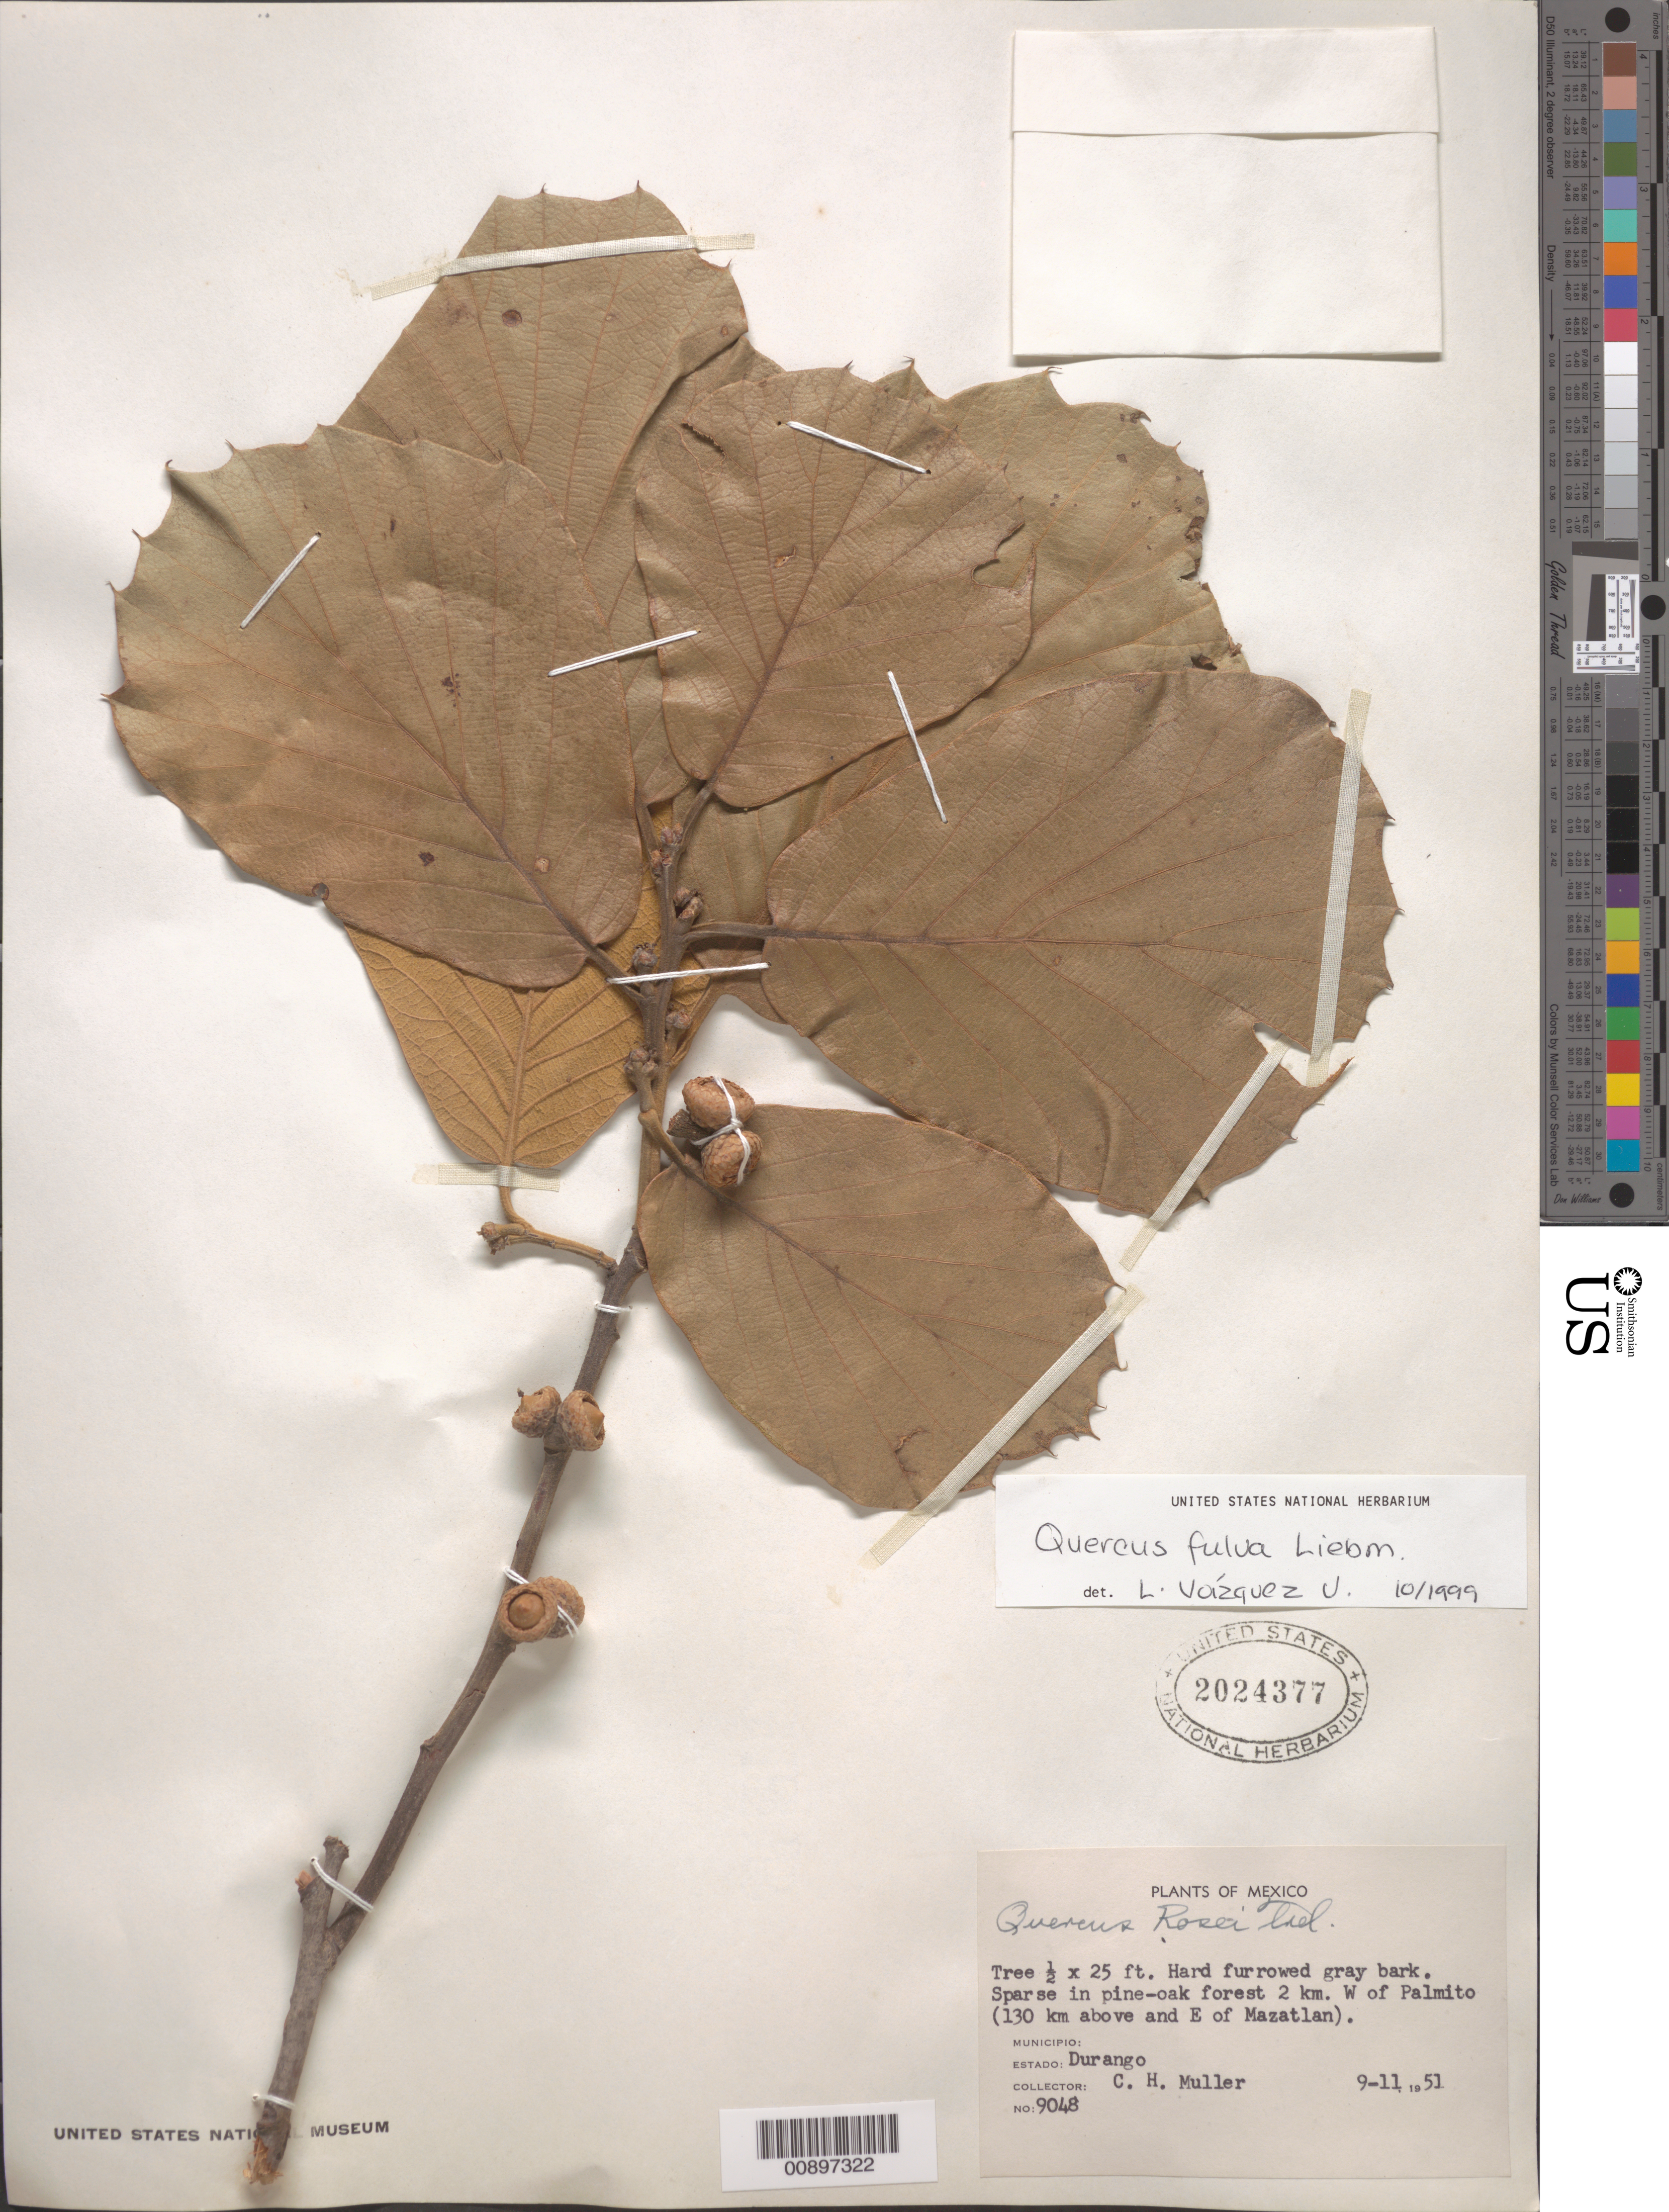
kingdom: Plantae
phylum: Tracheophyta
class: Magnoliopsida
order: Fagales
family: Fagaceae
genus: Quercus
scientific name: Quercus fulva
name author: Liebm.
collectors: C. H. Muller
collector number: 9048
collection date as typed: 11 Sep 1951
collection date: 1951-09-11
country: Mexico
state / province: Durango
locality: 2 km W of Palmito (130 km above and E of Mazatlan).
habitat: In pine-oak forest.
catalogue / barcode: US 2024377